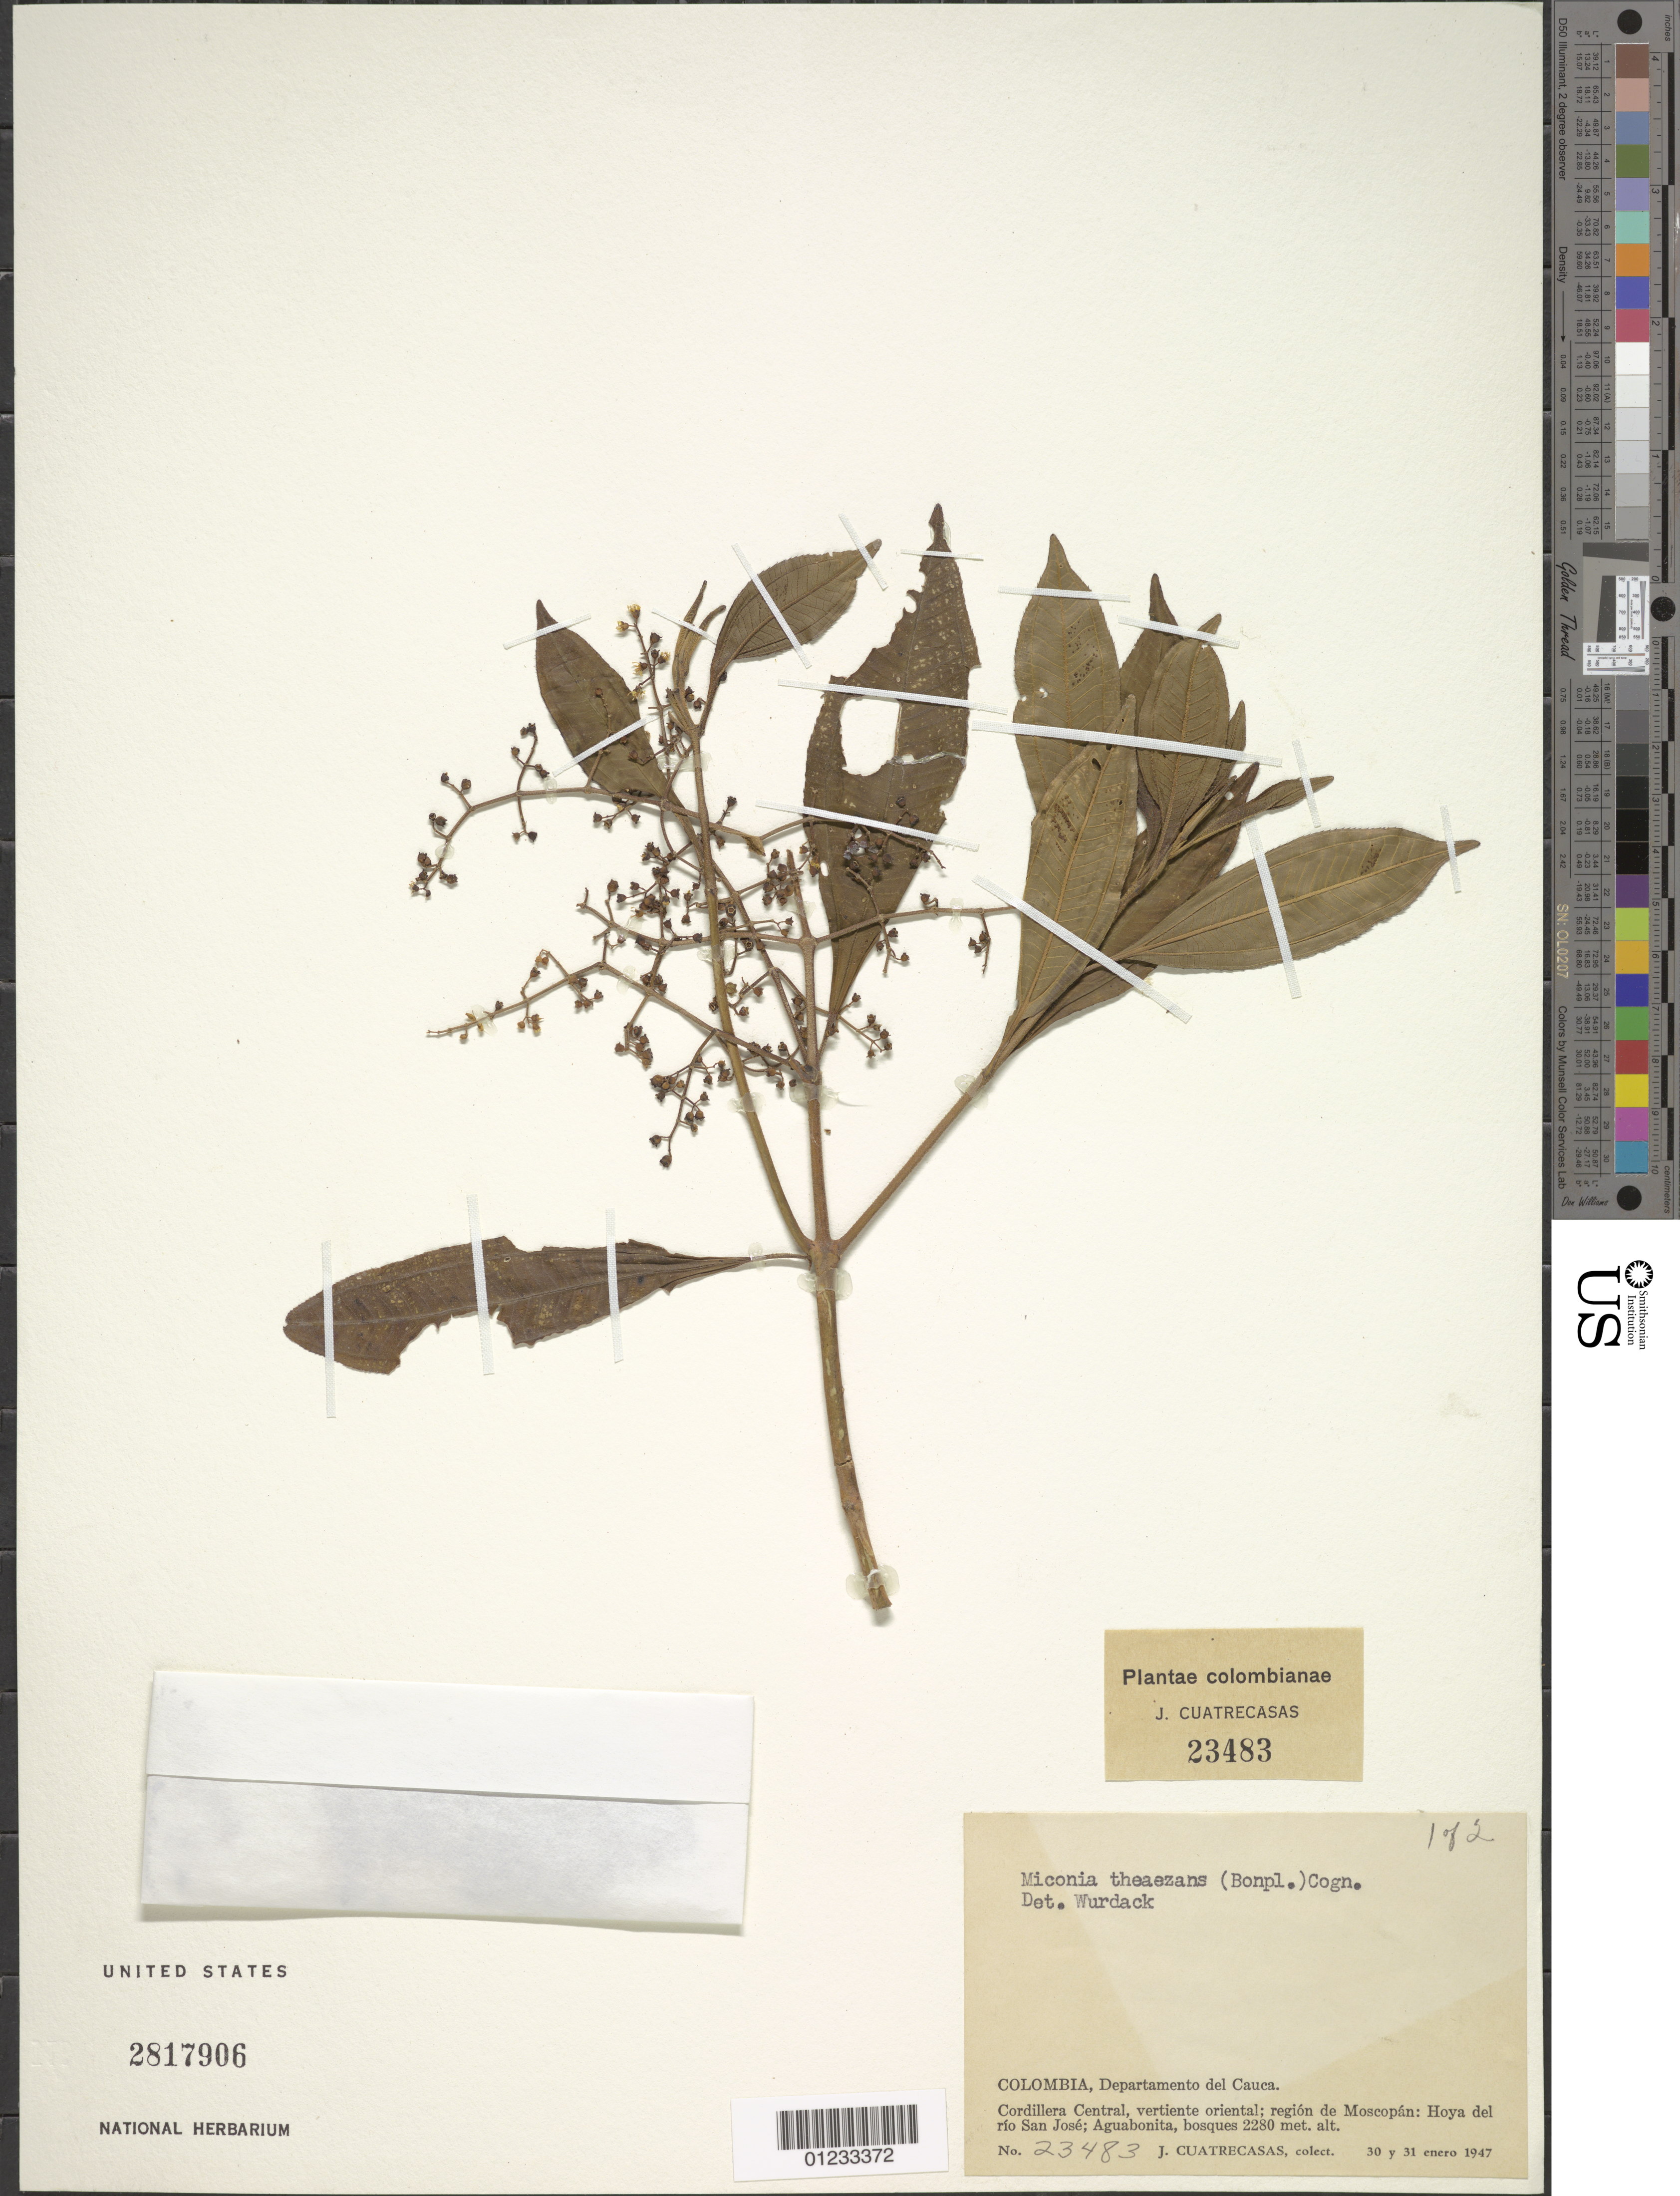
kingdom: Plantae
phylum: Tracheophyta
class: Magnoliopsida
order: Myrtales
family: Melastomataceae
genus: Miconia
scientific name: Miconia theizans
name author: (Bonpl.) Cogn.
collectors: J. Cuatrecasas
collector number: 23483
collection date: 1947-01-30/1947-01-31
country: Colombia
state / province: Cauca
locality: Cordillera Central, vertiente oriental; región de Moscopán: Hoya del río San José; Aguabonita.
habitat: bosques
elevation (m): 2280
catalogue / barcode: US 2817906